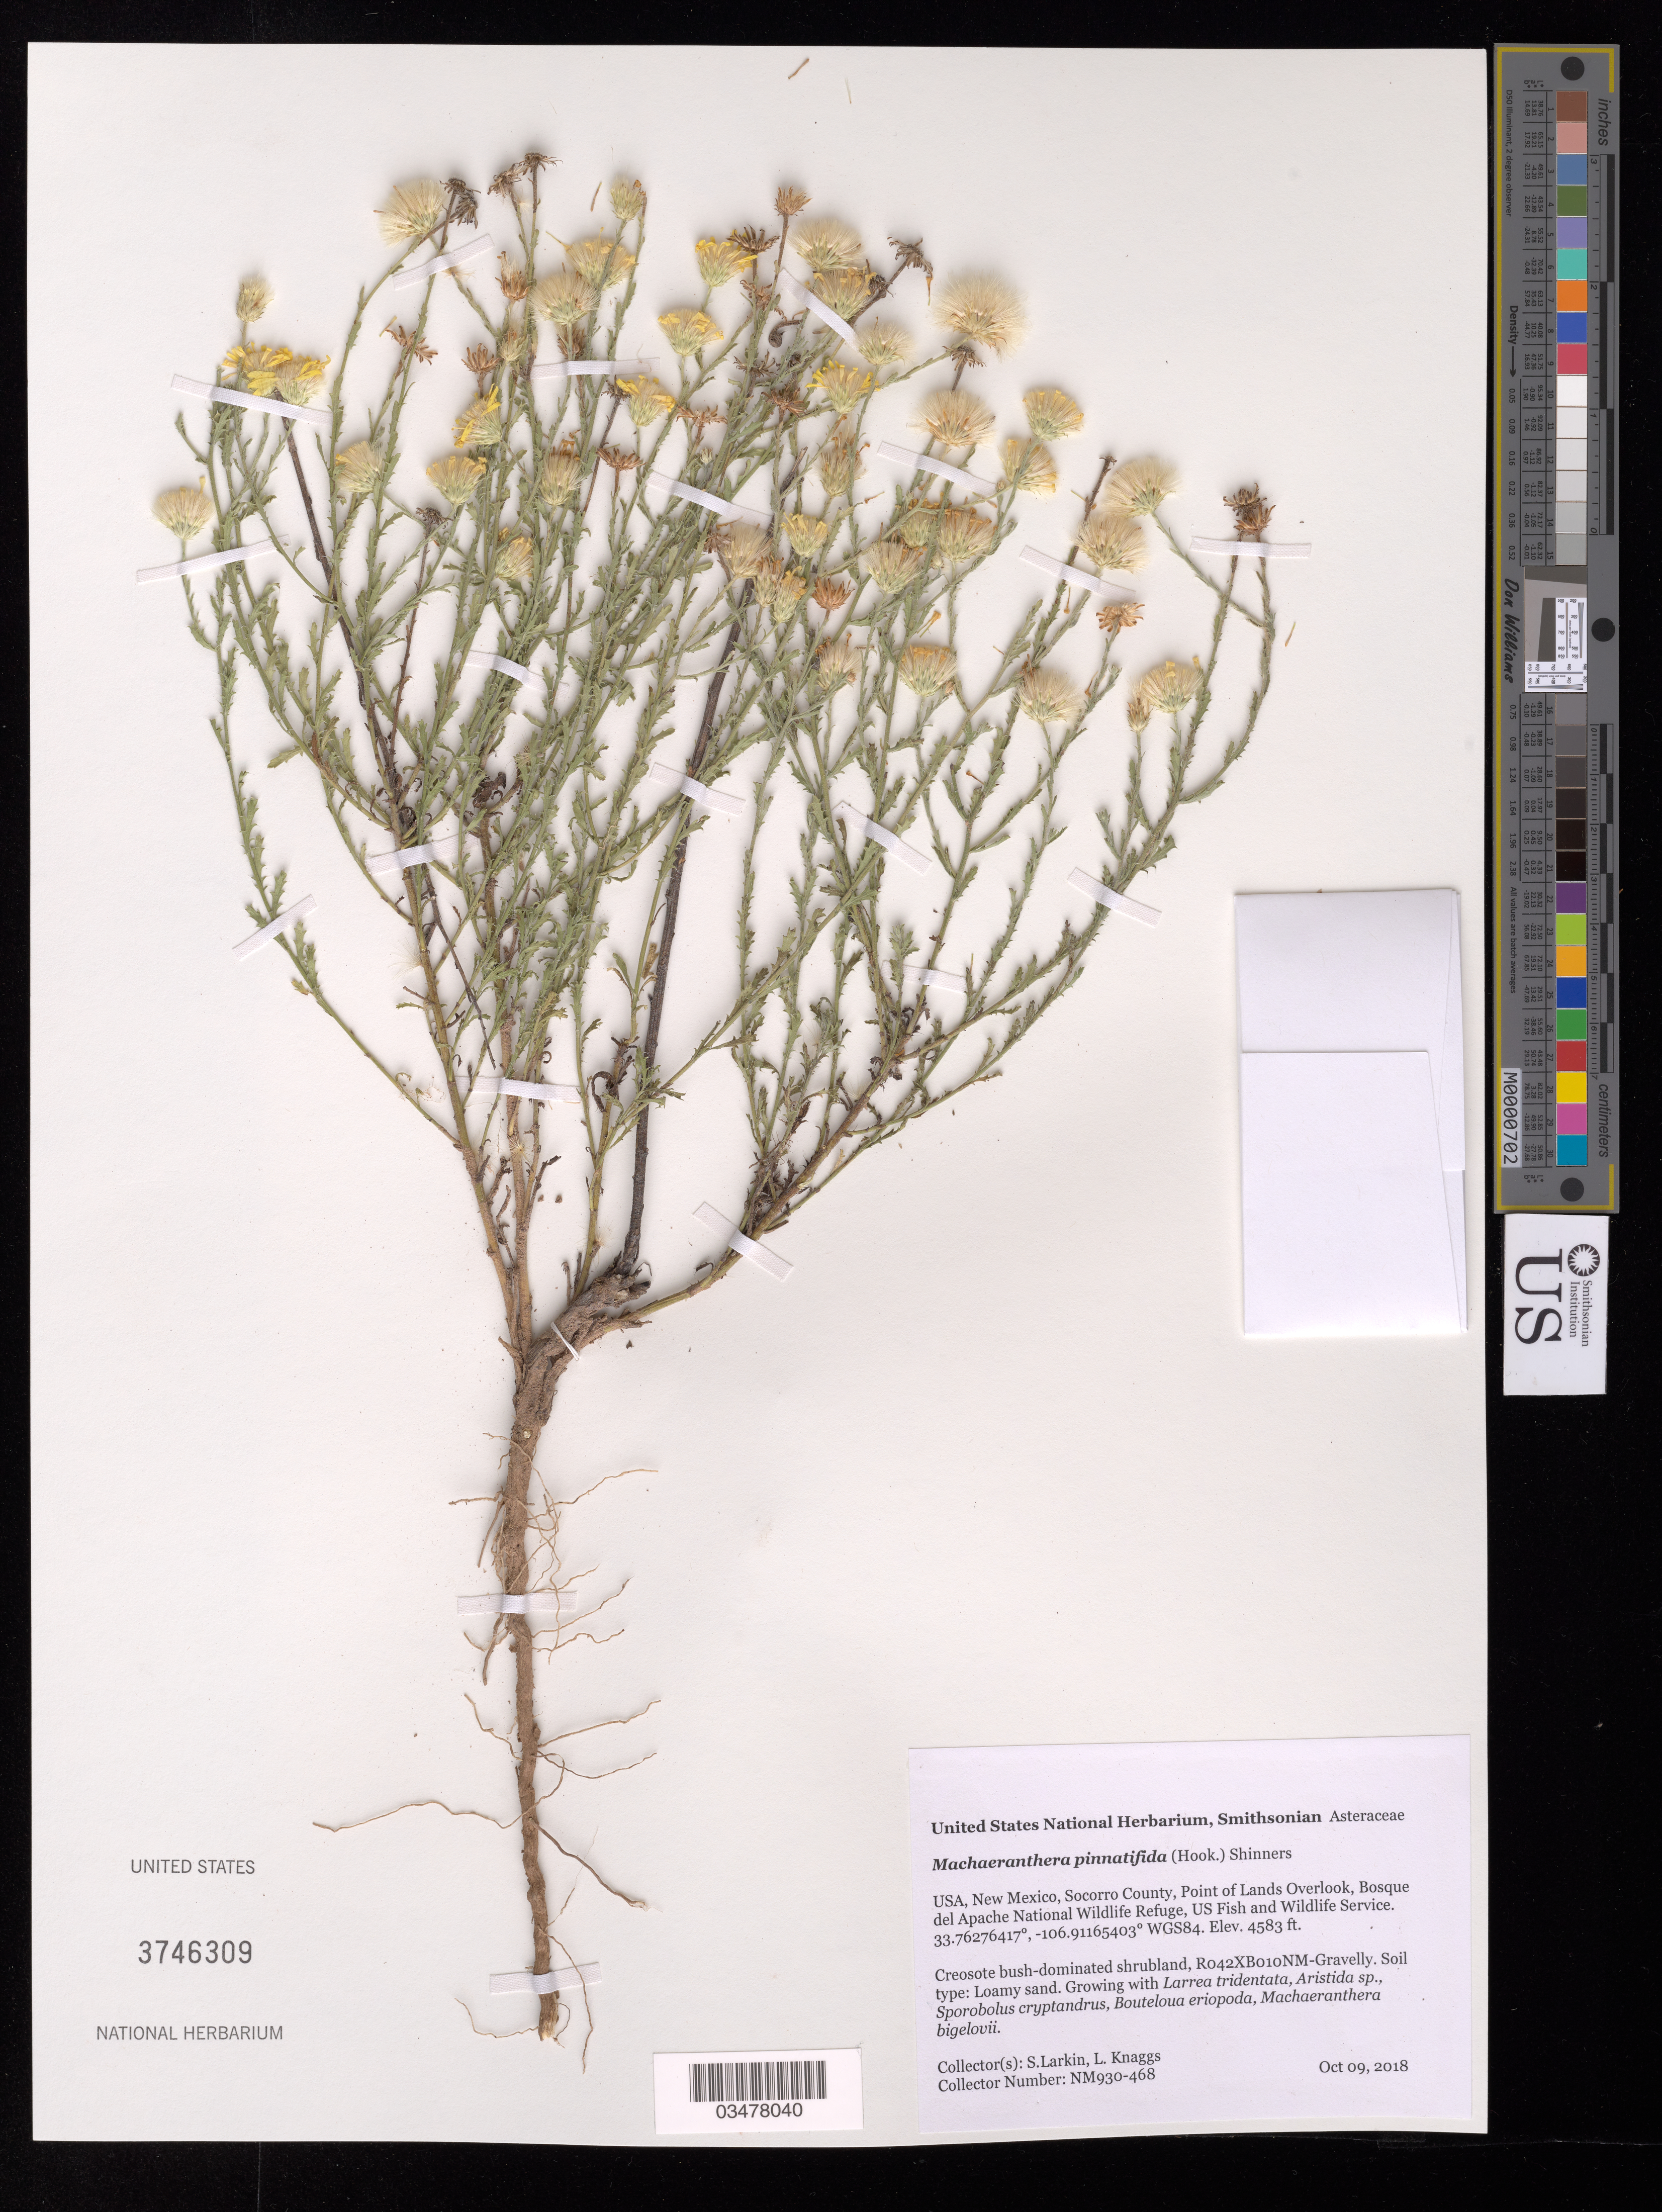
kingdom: Plantae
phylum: Tracheophyta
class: Magnoliopsida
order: Asterales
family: Asteraceae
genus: Machaeranthera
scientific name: Machaeranthera pinnatifida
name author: (Hook.) Shinners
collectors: S. Larkin & L. Knaggs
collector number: NM930-468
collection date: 2018-10-09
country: United States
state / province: New Mexico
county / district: Socorro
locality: Bosque del Apache National Wildlife Refuge, Point of Lands Overlook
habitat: R042XB010NM - Gravelly. Loamy sand. Creosote bush-dominated shrubland. With Larrea tridentata, Aristida sp., Bouteloua eriopoda, etc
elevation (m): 1397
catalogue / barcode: US 3746309